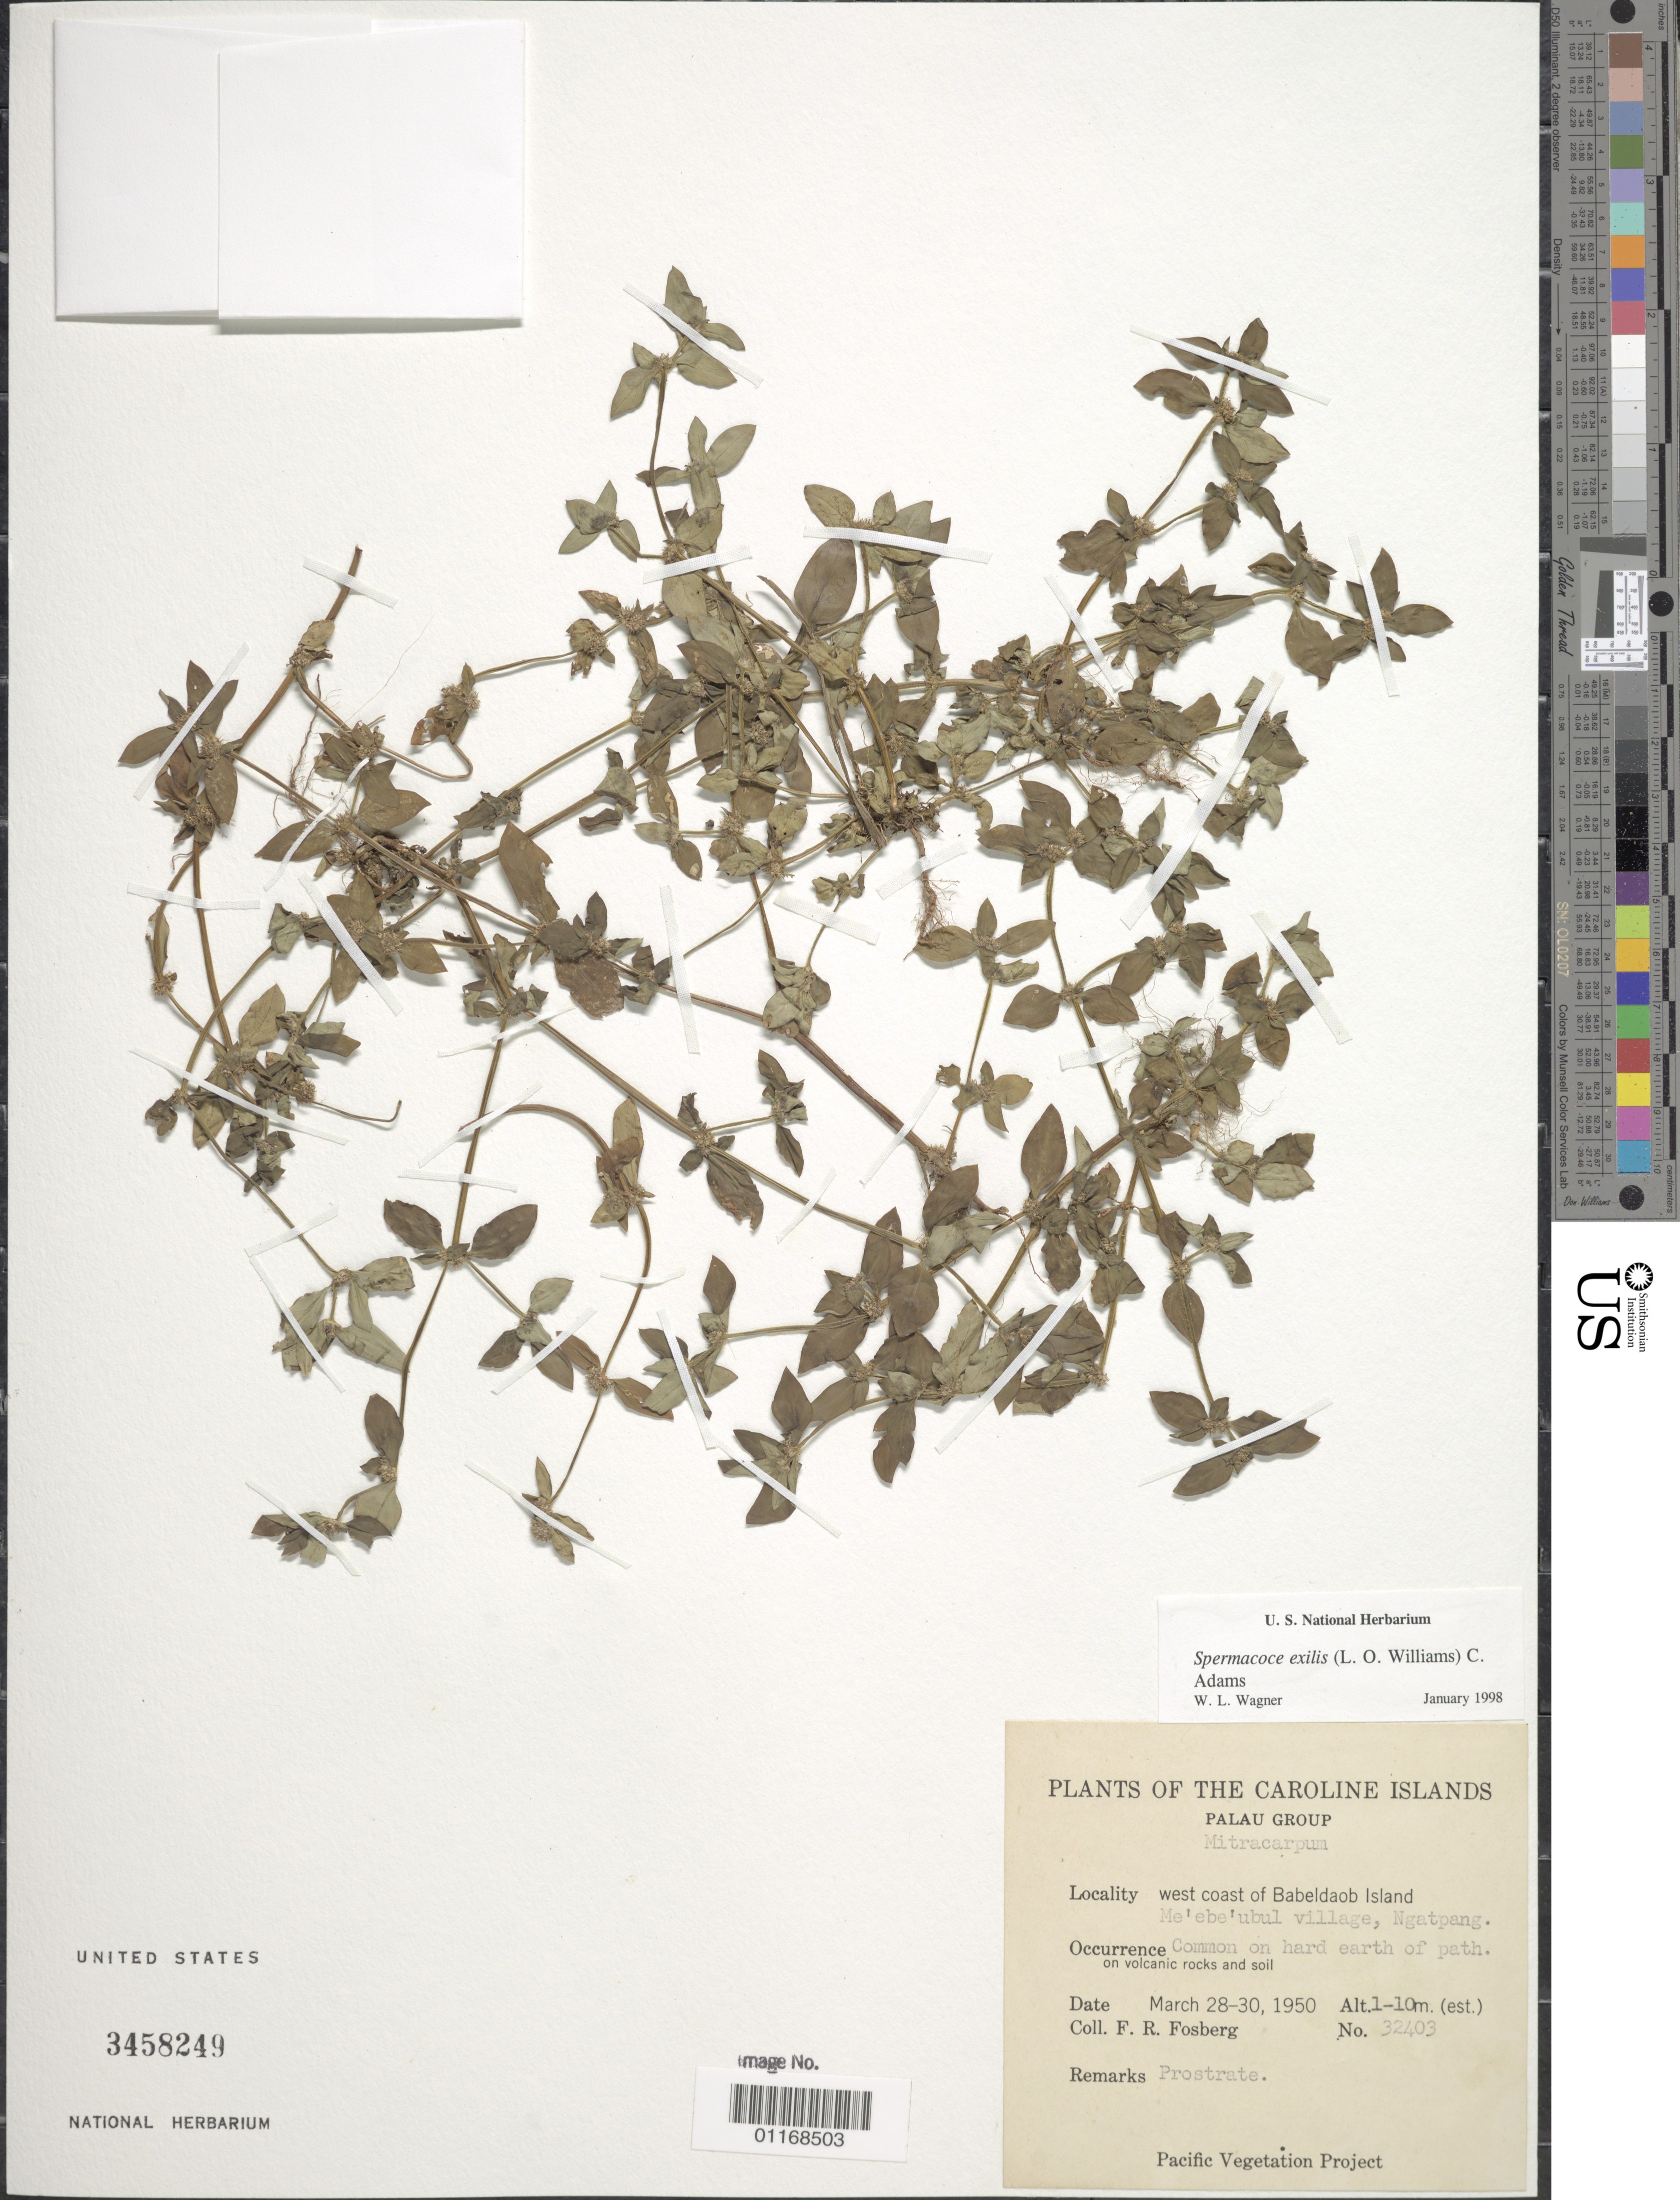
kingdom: Plantae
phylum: Tracheophyta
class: Magnoliopsida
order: Gentianales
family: Rubiaceae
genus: Spermacoce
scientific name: Spermacoce exilis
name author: (L.O. Williams) C.D. Adams ex W.C. Burger & C.M. Taylor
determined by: Wagner, W. L., (BOT), Smithsonian Institution - National Museum of Natural History (UNITED STATES)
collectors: F. R. Fosberg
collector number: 32403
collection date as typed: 28 Mar 1950 to 30 Mar 1950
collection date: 1950-03-28/1950-03-30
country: Palau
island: Babeldaob [Babelthuap]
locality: West coast of Babeldaob Island, Me'ebe'ubul Village, Ngatpang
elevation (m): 1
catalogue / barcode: US 3458249